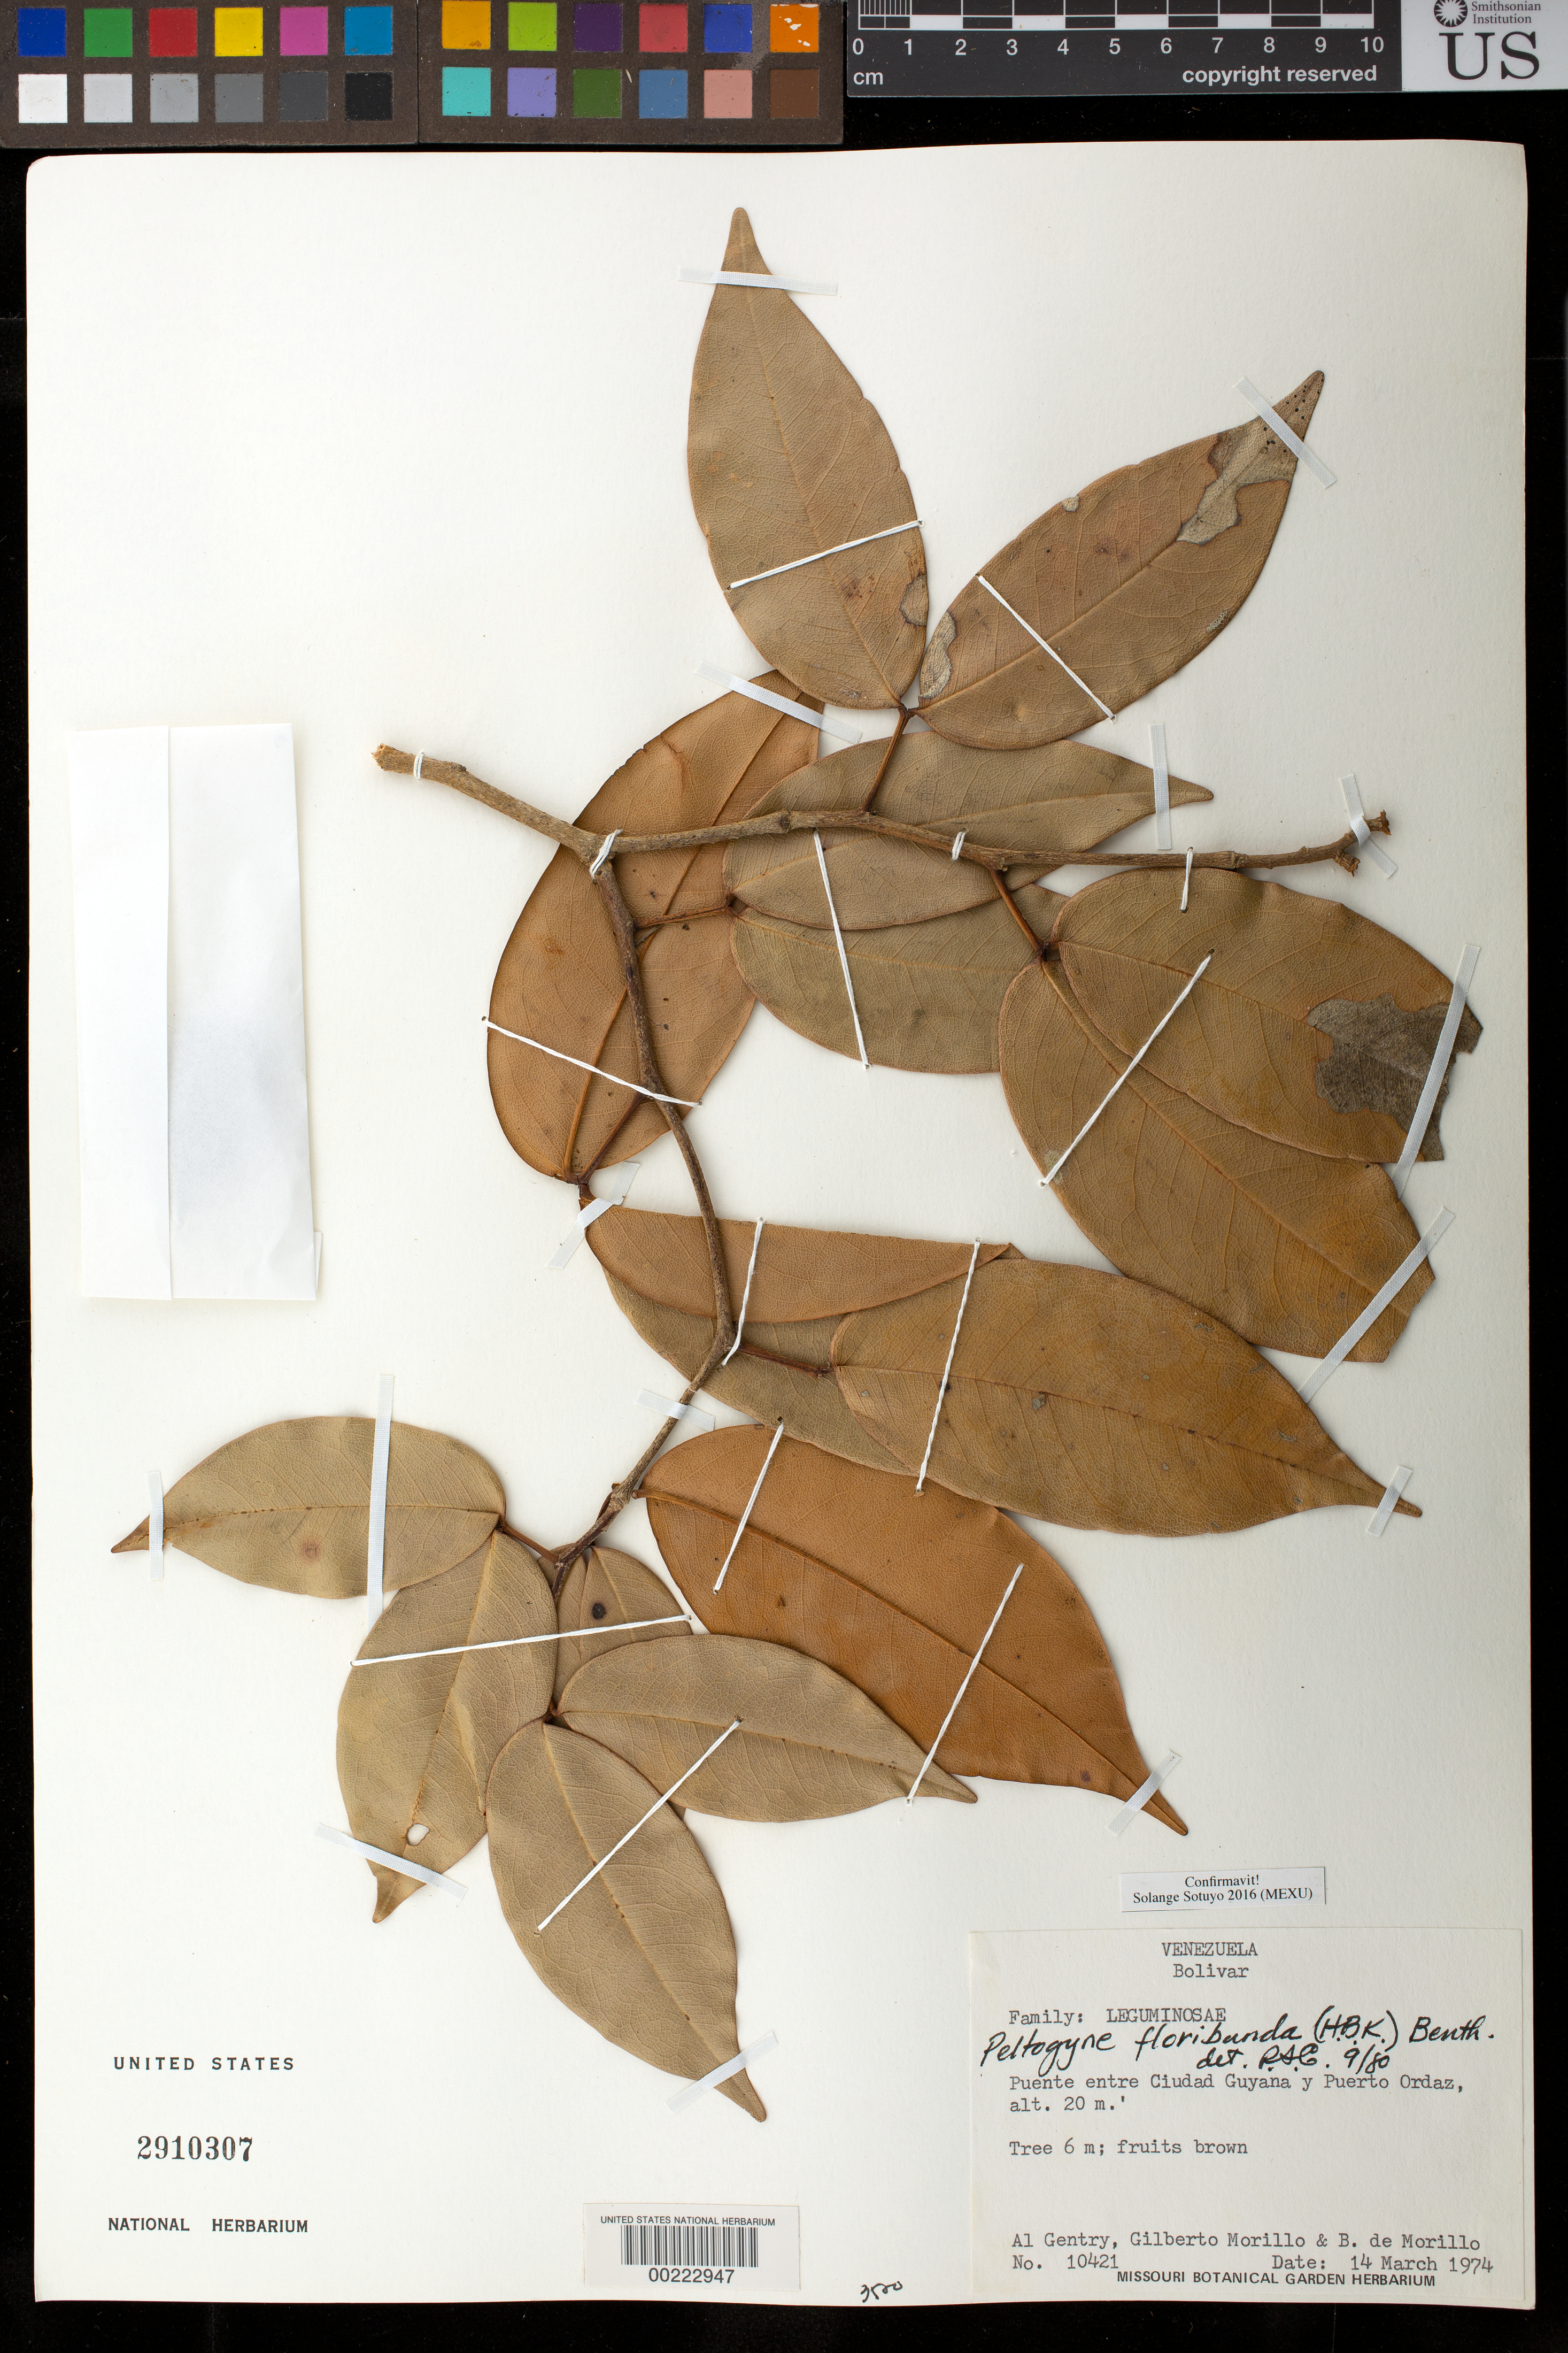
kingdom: Plantae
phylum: Tracheophyta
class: Magnoliopsida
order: Fabales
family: Fabaceae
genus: Peltogyne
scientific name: Peltogyne floribunda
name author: (Kunth) Pittier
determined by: Sotuyo, Solange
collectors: A. H. Gentry, G. N. Morillo & B. Morillo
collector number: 10421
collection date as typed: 14 Mar 1974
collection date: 1974-03-14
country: Venezuela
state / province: Bolivar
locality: Bridge between ciudad guyana and puerto ordaz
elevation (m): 250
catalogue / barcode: US 2910307